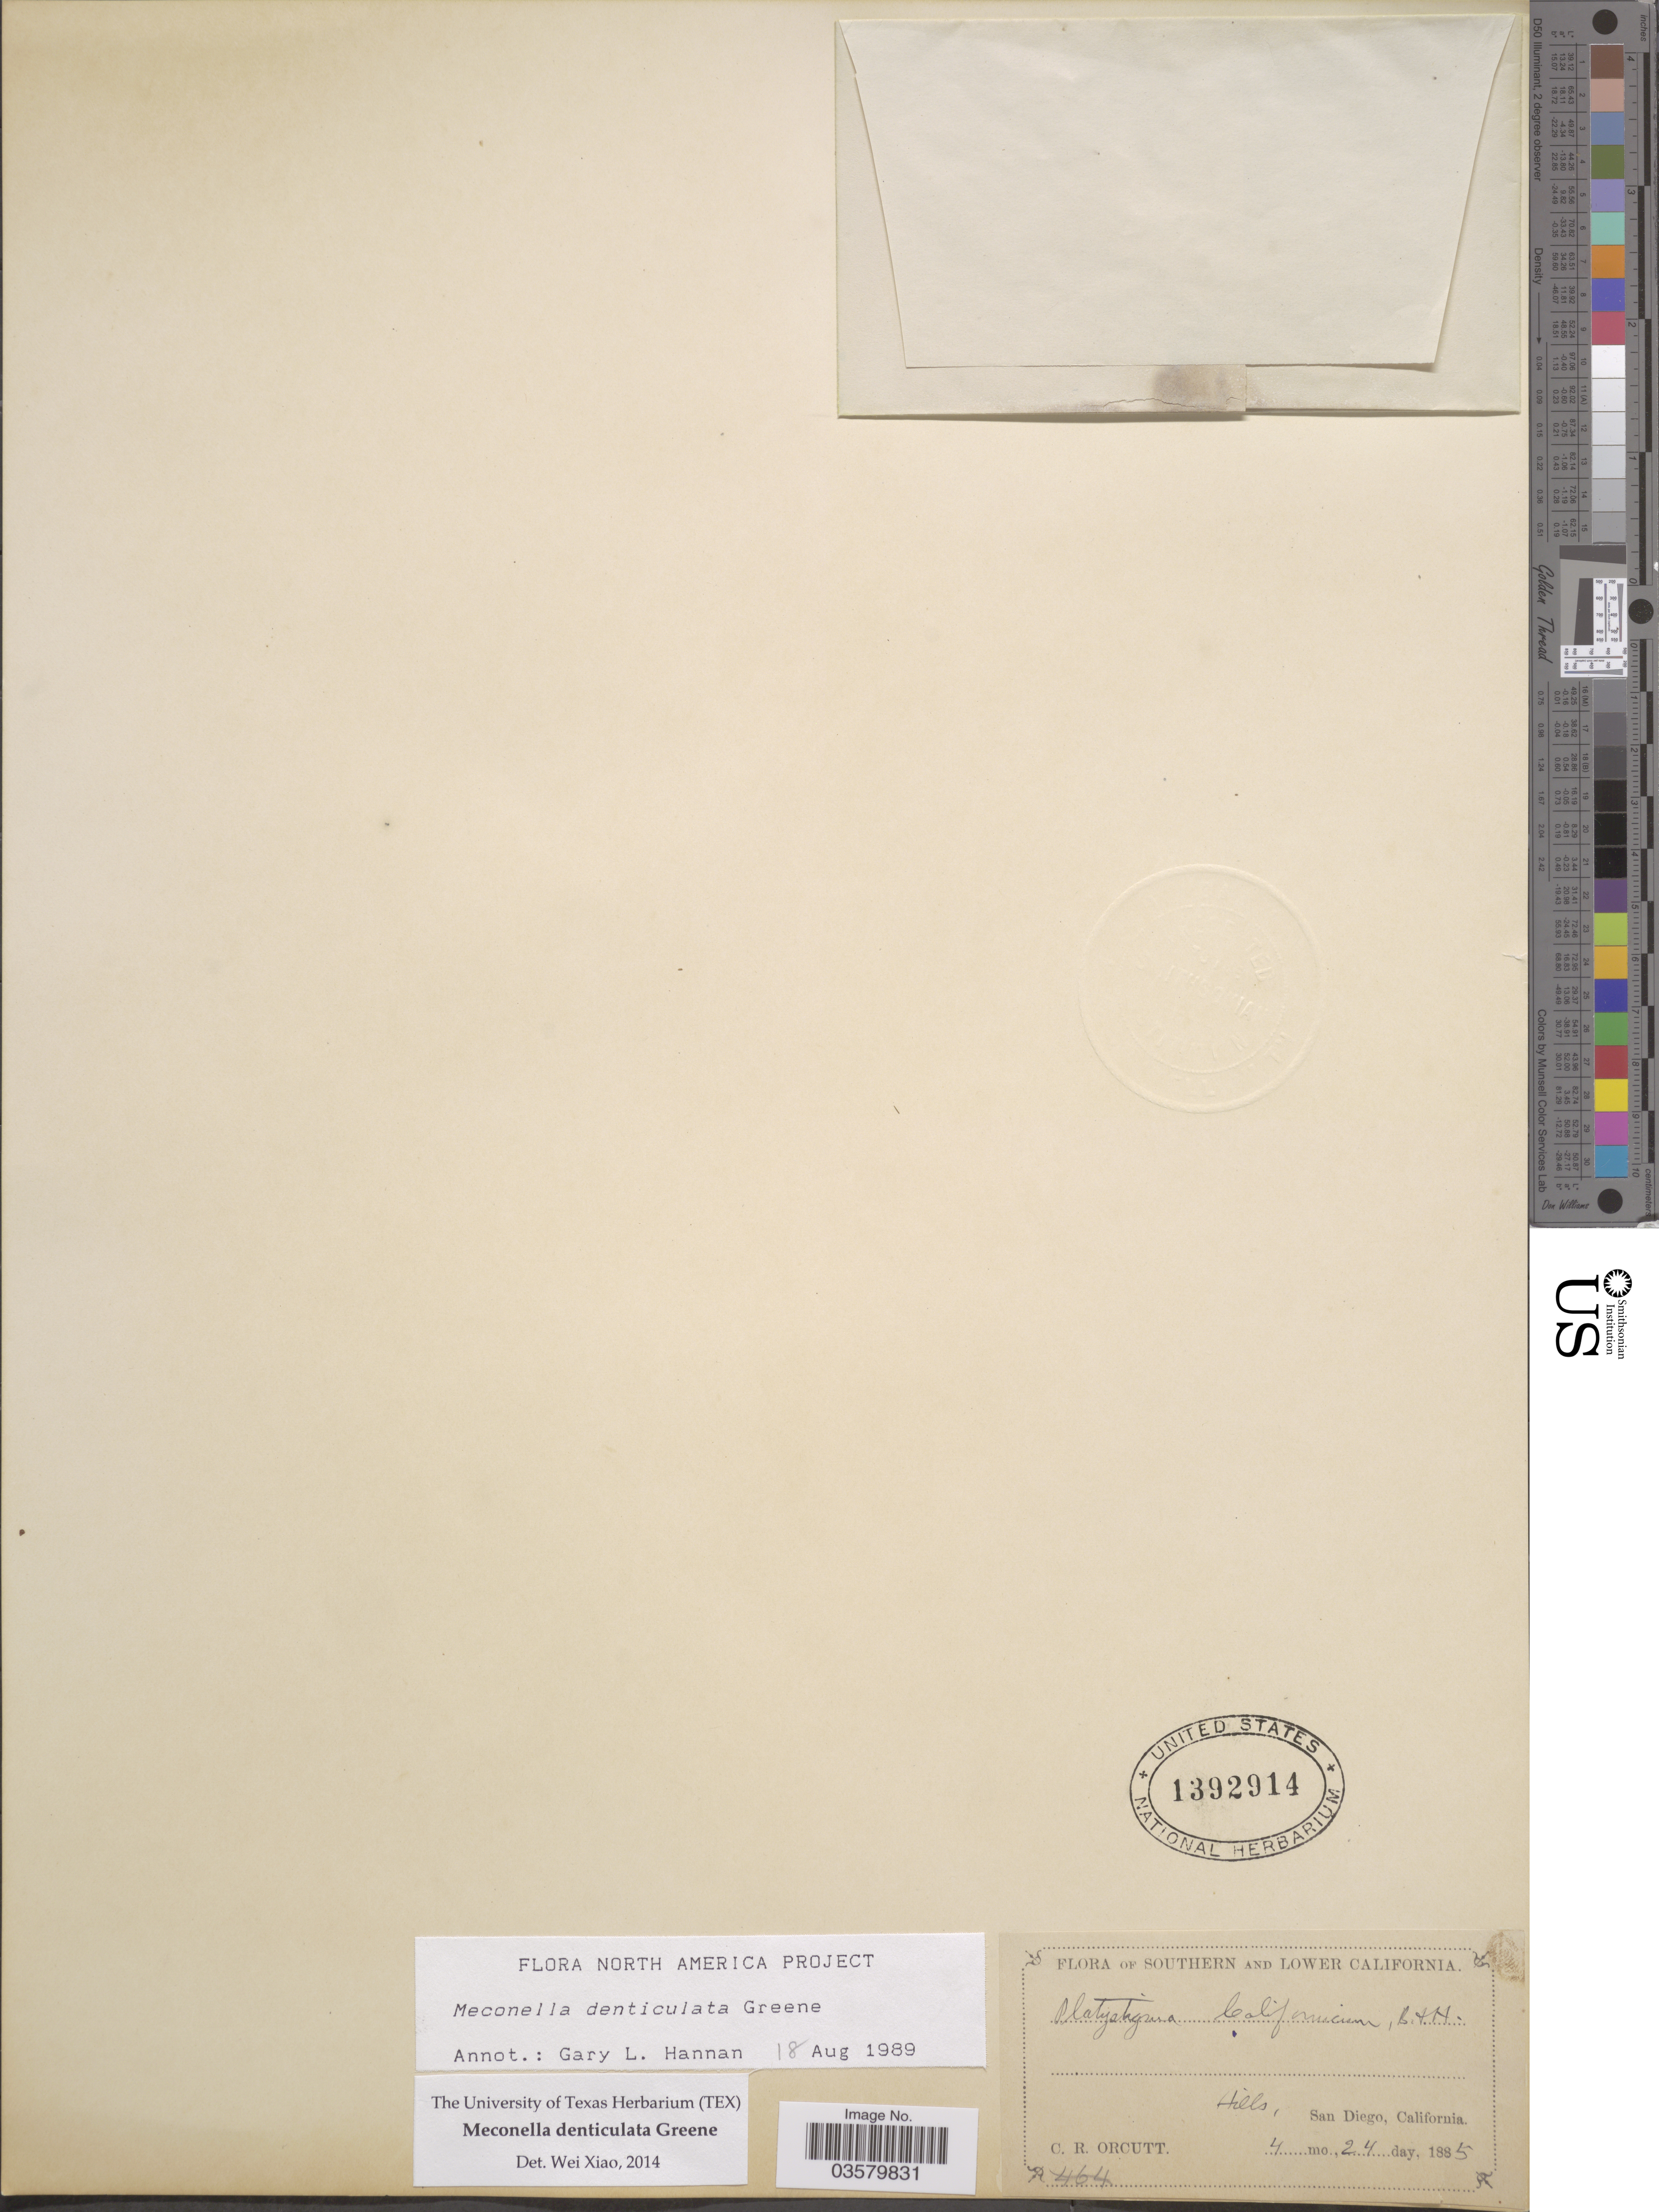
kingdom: Plantae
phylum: Tracheophyta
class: Magnoliopsida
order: Ranunculales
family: Papaveraceae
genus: Meconella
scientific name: Meconella denticulata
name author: Greene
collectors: C. R. Orcutt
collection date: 1885-04-24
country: United States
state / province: California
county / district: San Diego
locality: Southern California. Hills, San Diego.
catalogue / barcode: US 1392914